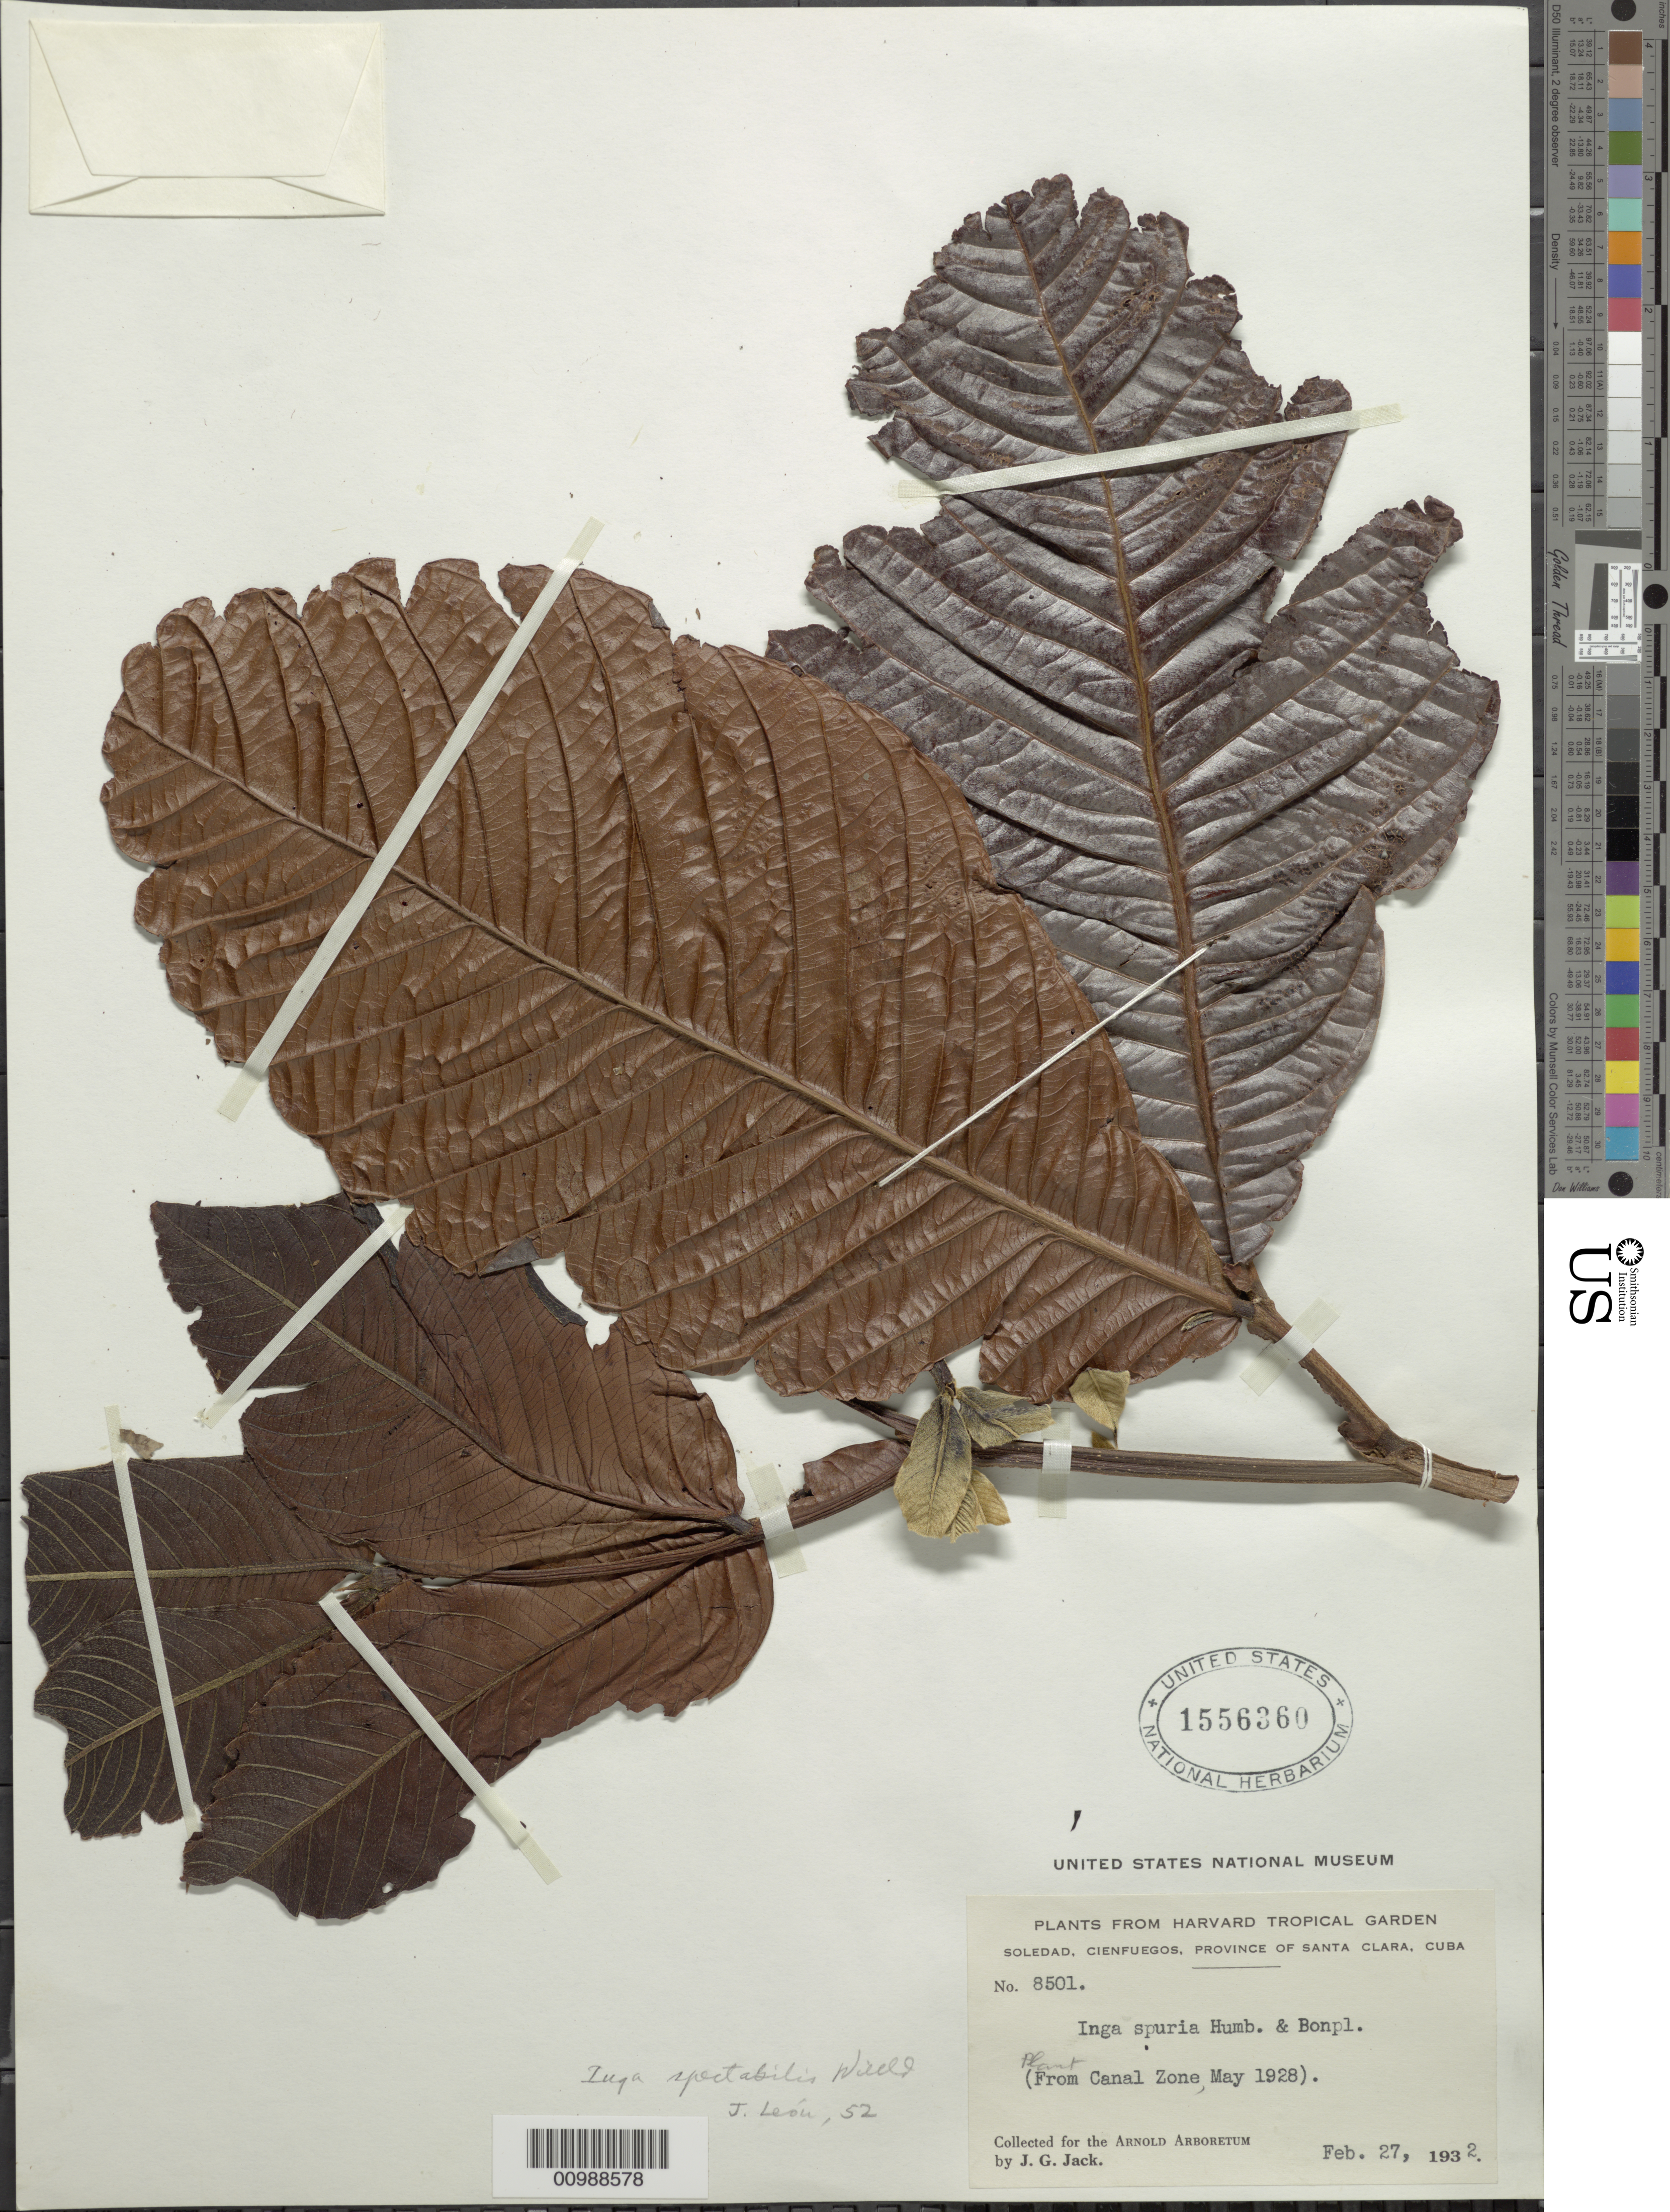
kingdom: Plantae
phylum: Tracheophyta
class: Magnoliopsida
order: Fabales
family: Fabaceae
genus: Inga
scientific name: Inga spuria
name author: Humb. & Bonpl.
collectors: J. G. Jack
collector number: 8501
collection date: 1932-02-27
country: Cuba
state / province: Las Villas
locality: Harvard Tropical Garden, Soledad, Cienfuegos, Province of Santa Clara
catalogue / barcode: US 1556360